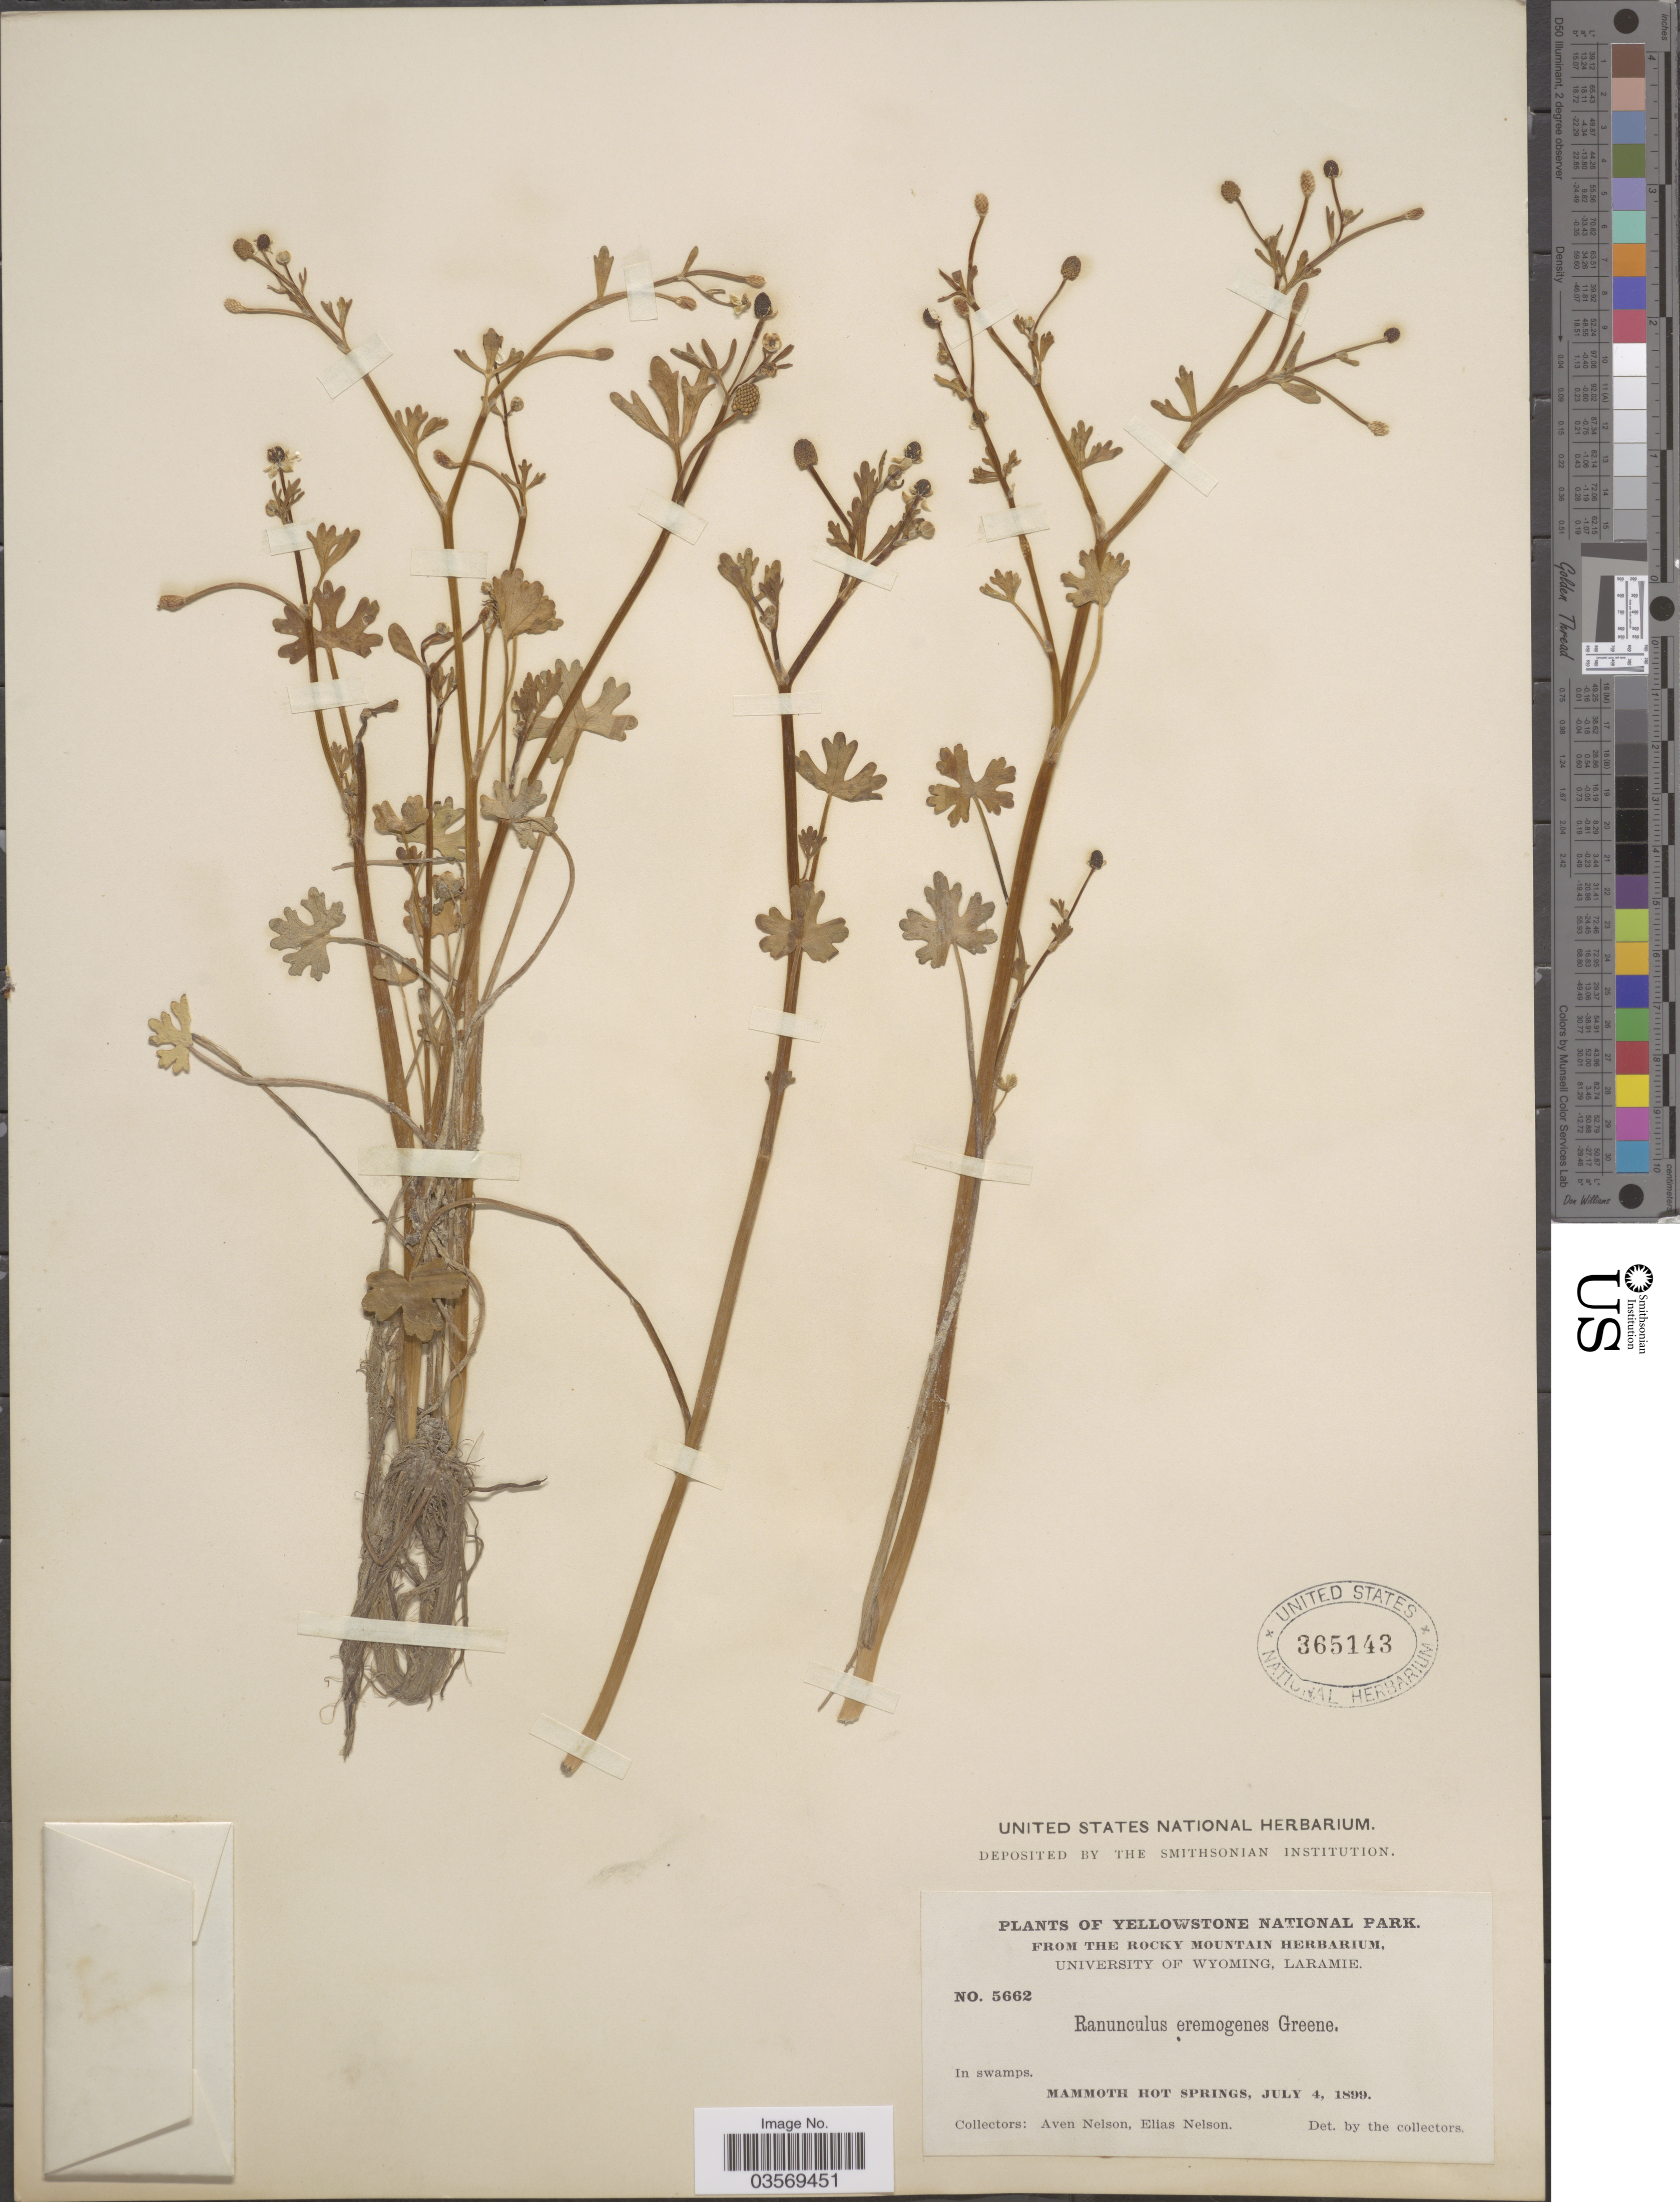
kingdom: Plantae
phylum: Tracheophyta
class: Magnoliopsida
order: Ranunculales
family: Ranunculaceae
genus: Ranunculus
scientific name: Ranunculus sceleratus var. multifidus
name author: Nutt.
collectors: A. Nelson & E. Nelson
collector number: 5662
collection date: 1899-07-04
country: United States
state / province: Wyoming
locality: Yellowstone National Park. Mammoth Hot Springs.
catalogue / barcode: US 365143